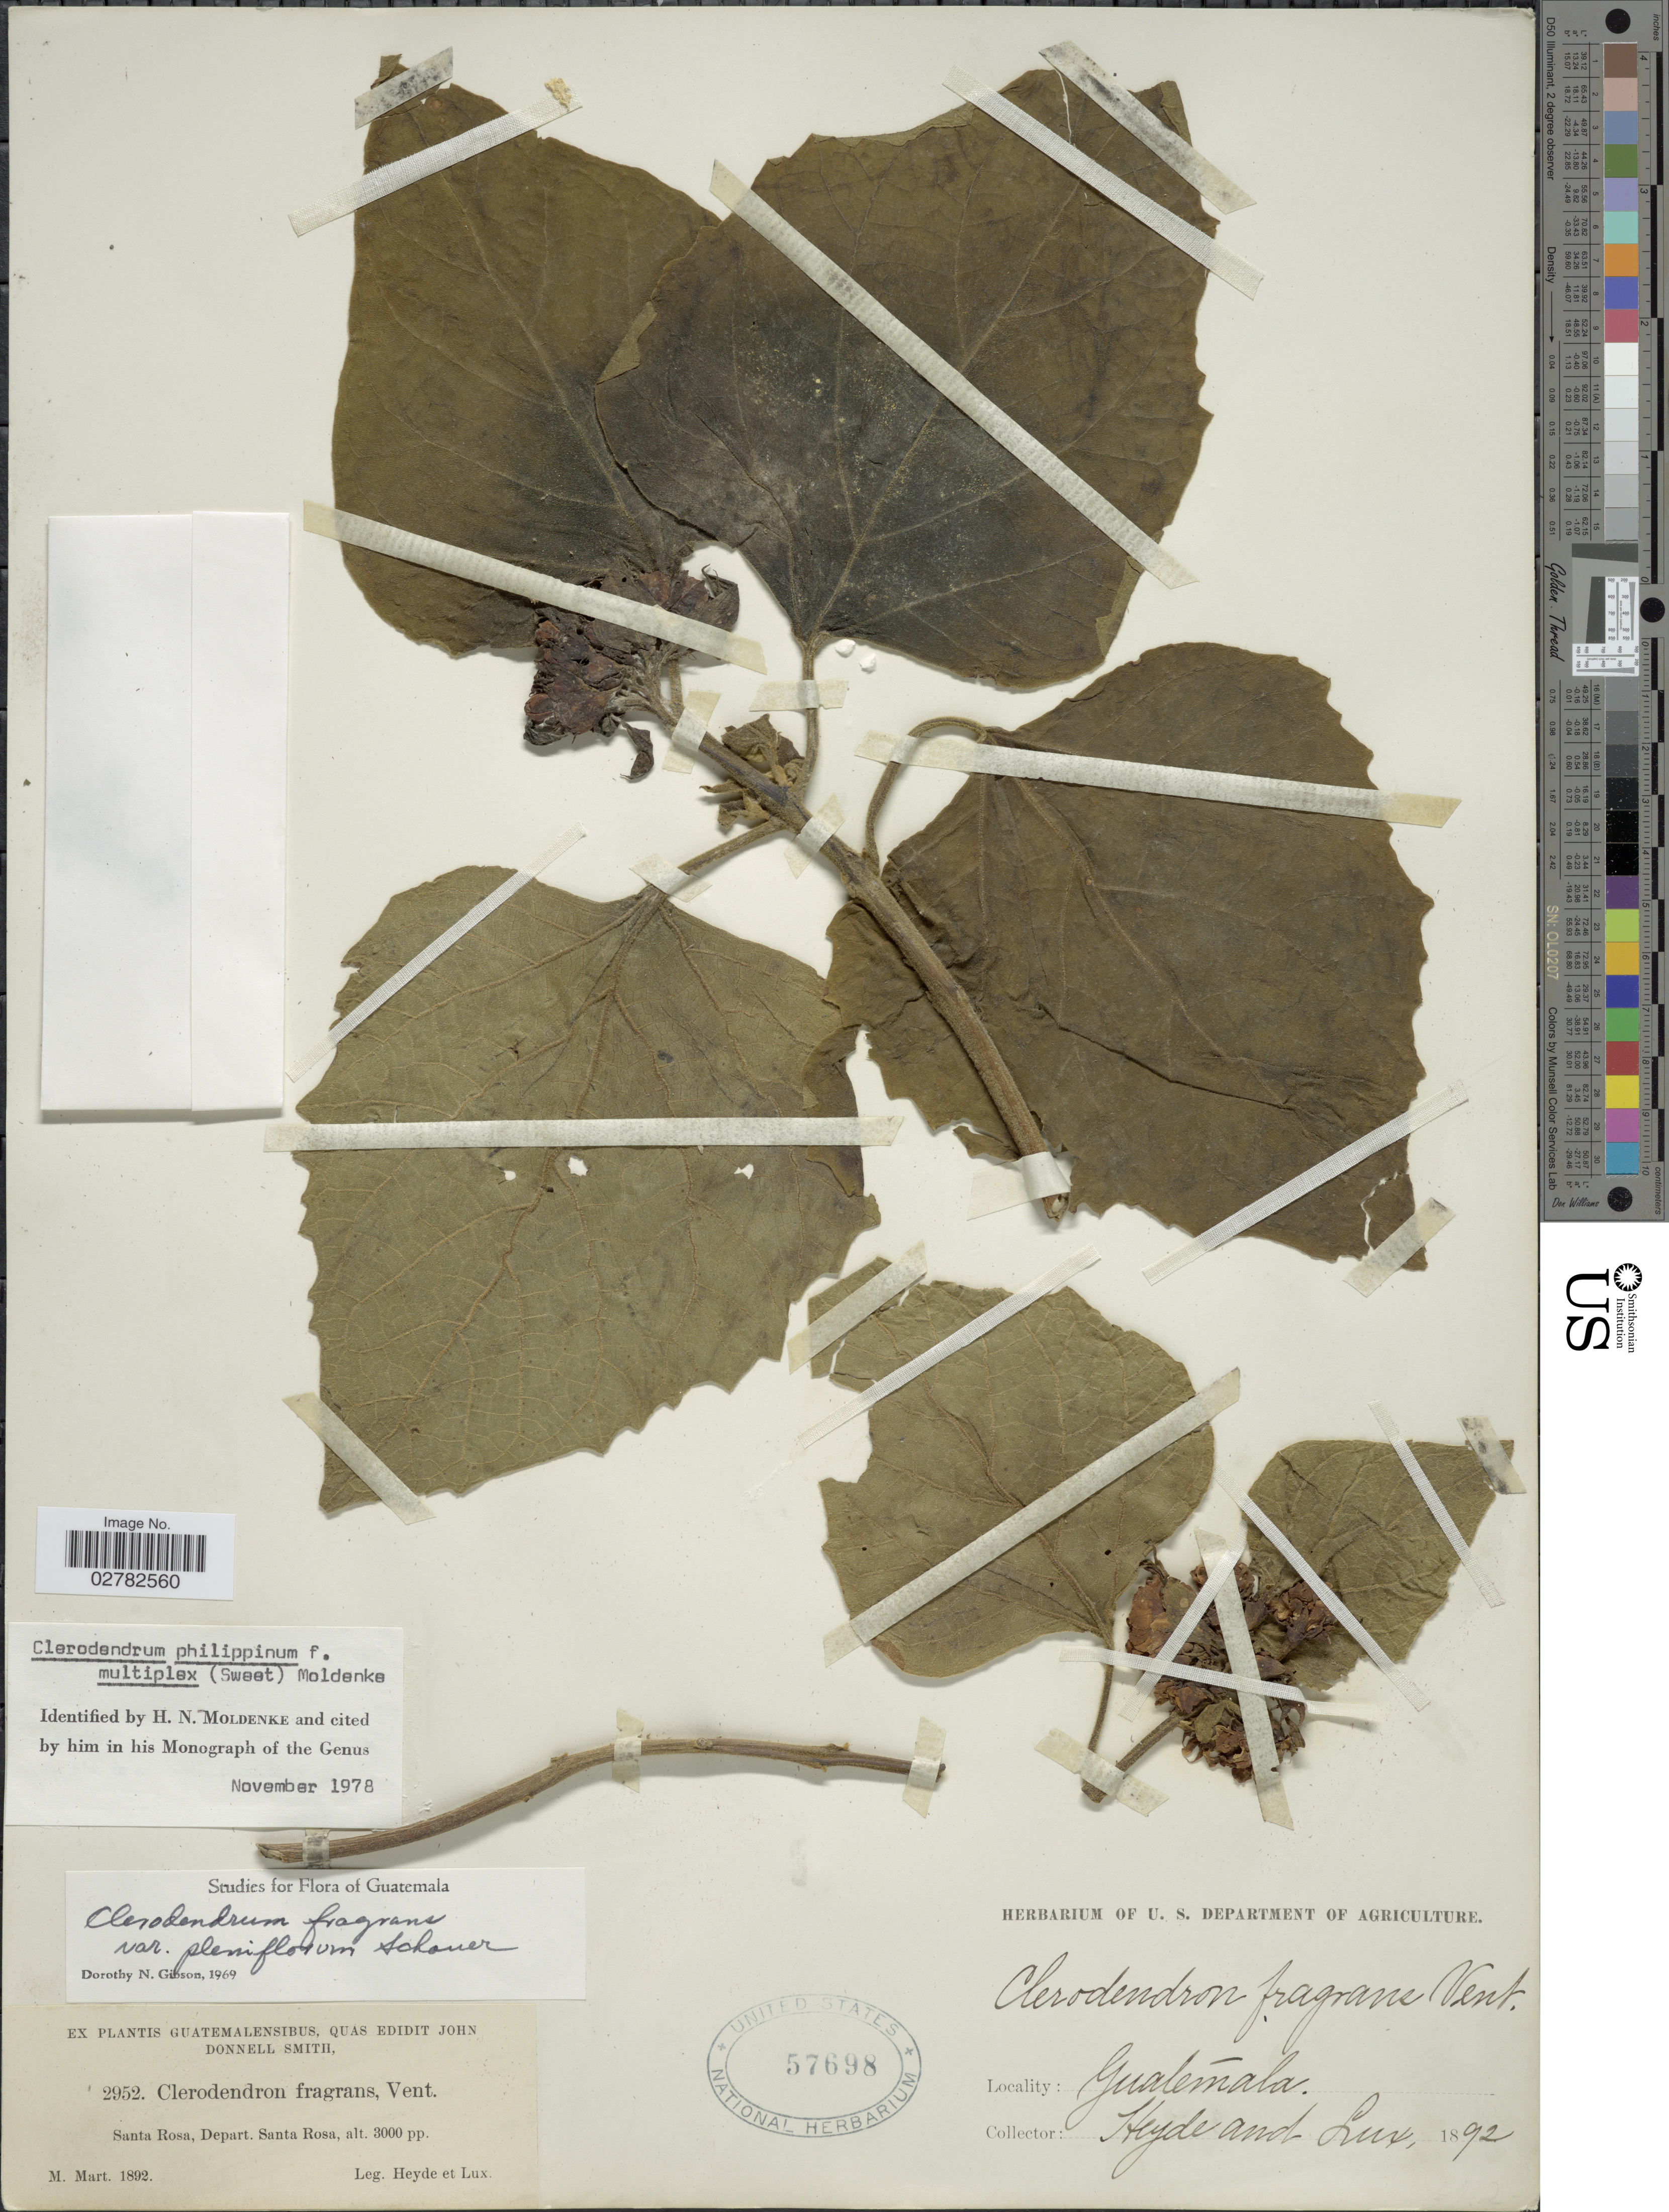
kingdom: Plantae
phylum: Tracheophyta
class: Magnoliopsida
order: Lamiales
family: Lamiaceae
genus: Clerodendrum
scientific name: Clerodendrum philippinum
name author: Schauer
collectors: Heyde & Lux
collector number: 2952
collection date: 1892-03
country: Guatemala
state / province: Santa Rosa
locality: Depart. Santa Rosa.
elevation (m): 914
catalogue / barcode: US 57698